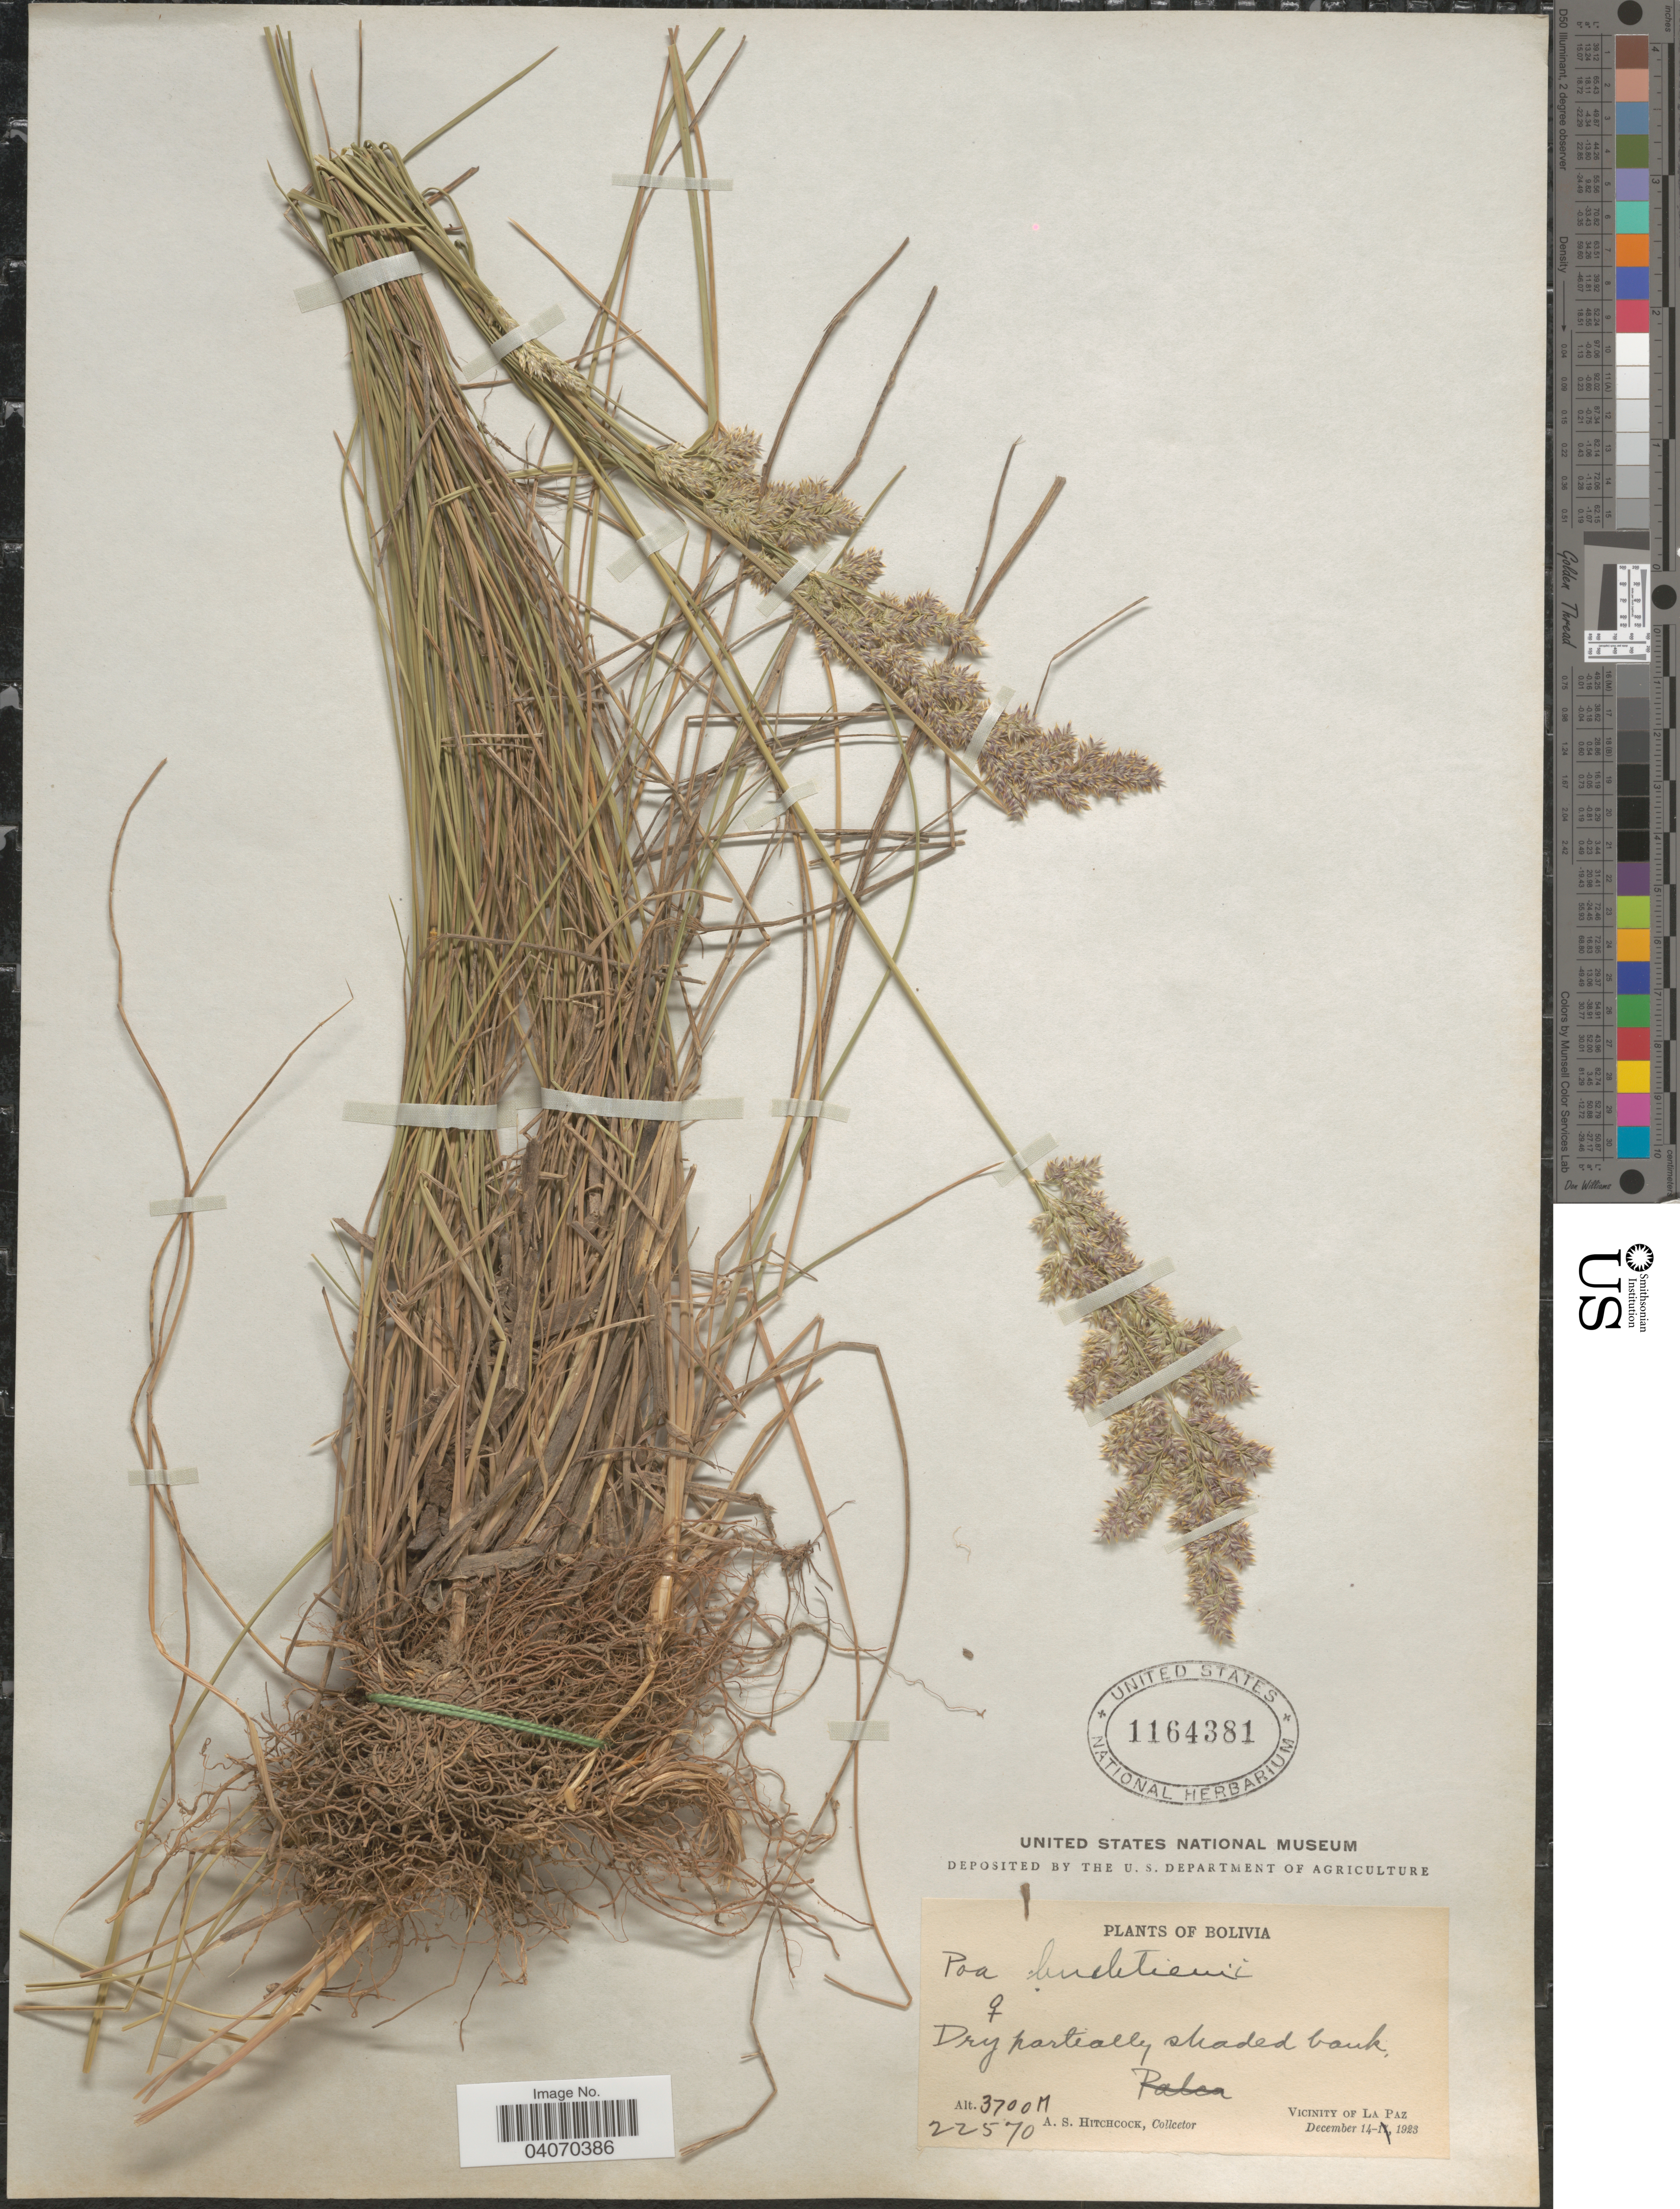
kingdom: Plantae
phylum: Tracheophyta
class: Liliopsida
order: Poales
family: Poaceae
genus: Poa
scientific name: Poa calchaquiensis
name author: Hack.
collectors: A. S. Hitchcock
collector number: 22570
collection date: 1923-12-14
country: Bolivia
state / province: La Paz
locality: Dry partially shaded bank. Vicinity of La Paz.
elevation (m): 3700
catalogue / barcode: US 1164381